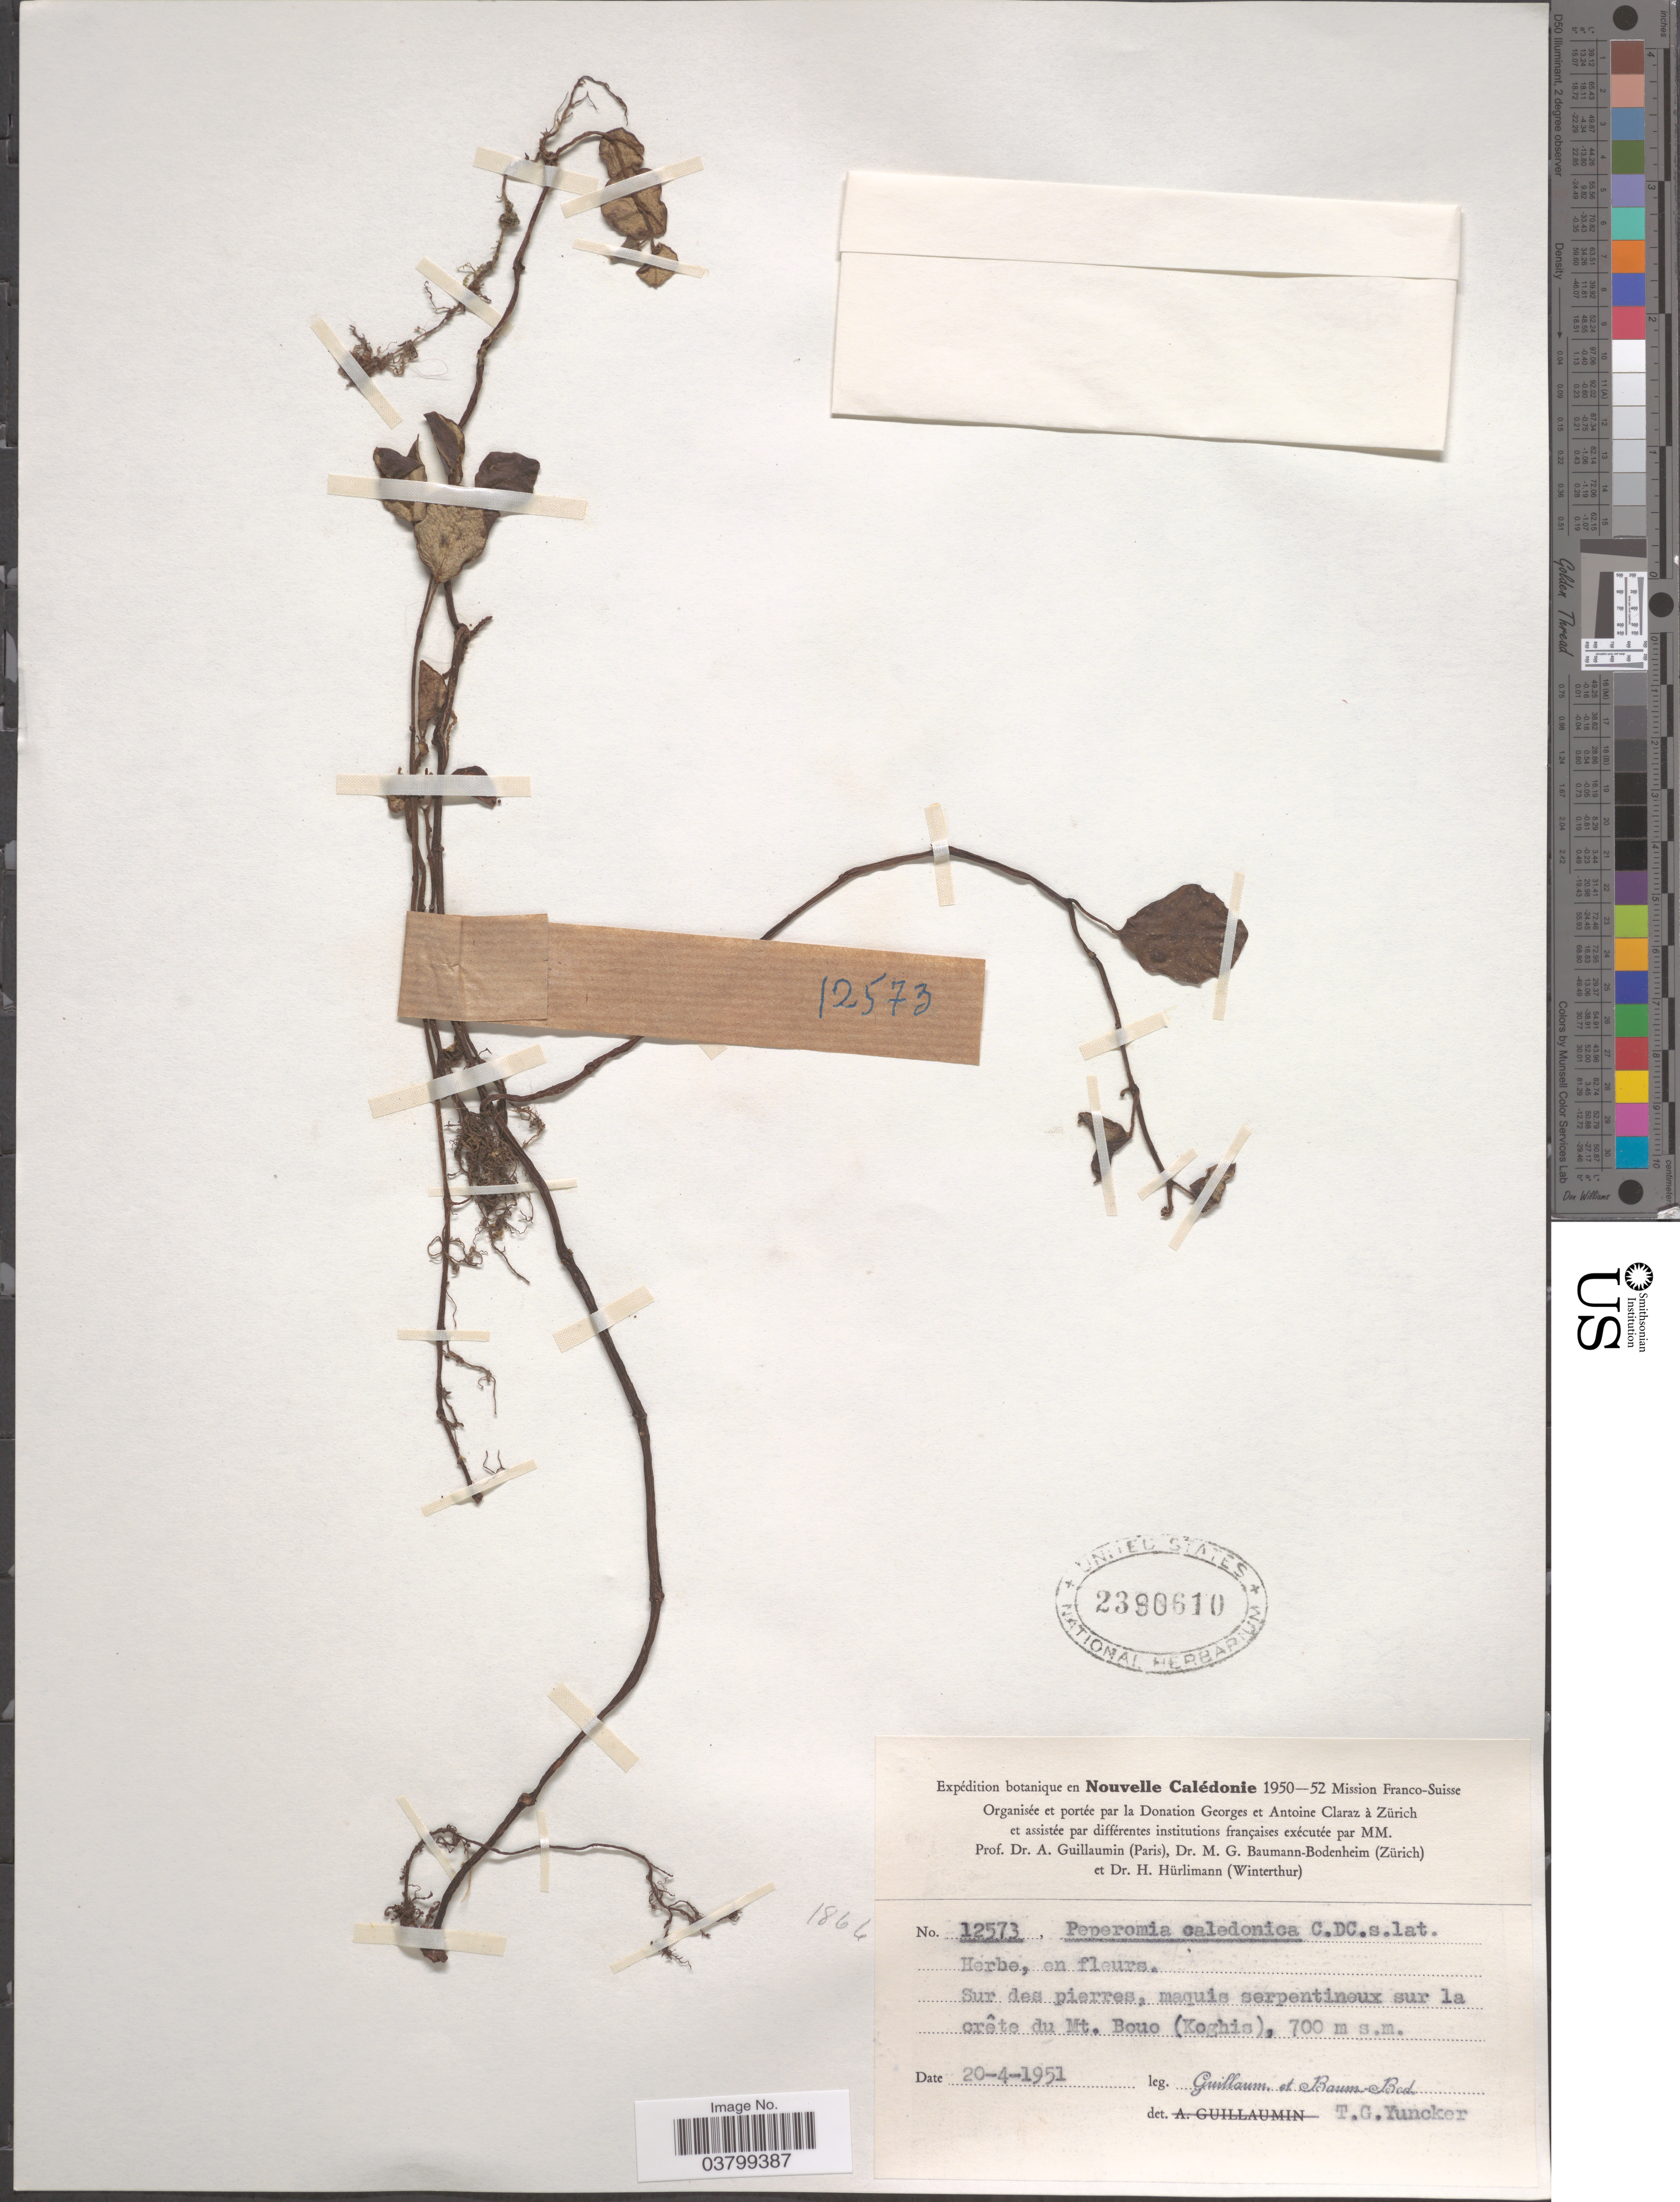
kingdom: Plantae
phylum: Tracheophyta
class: Magnoliopsida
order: Piperales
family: Piperaceae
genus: Peperomia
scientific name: Peperomia caledonica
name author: C. DC.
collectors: A. Guillaumin & M. G. Baumann-Bodenheim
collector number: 12573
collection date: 1951-04-20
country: New Caledonia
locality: Nouvelle Calédonie. Sur des pierres, maquis serpentineux sur la crête du Mt. Bouo (Koghis).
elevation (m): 700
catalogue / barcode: US 2390610